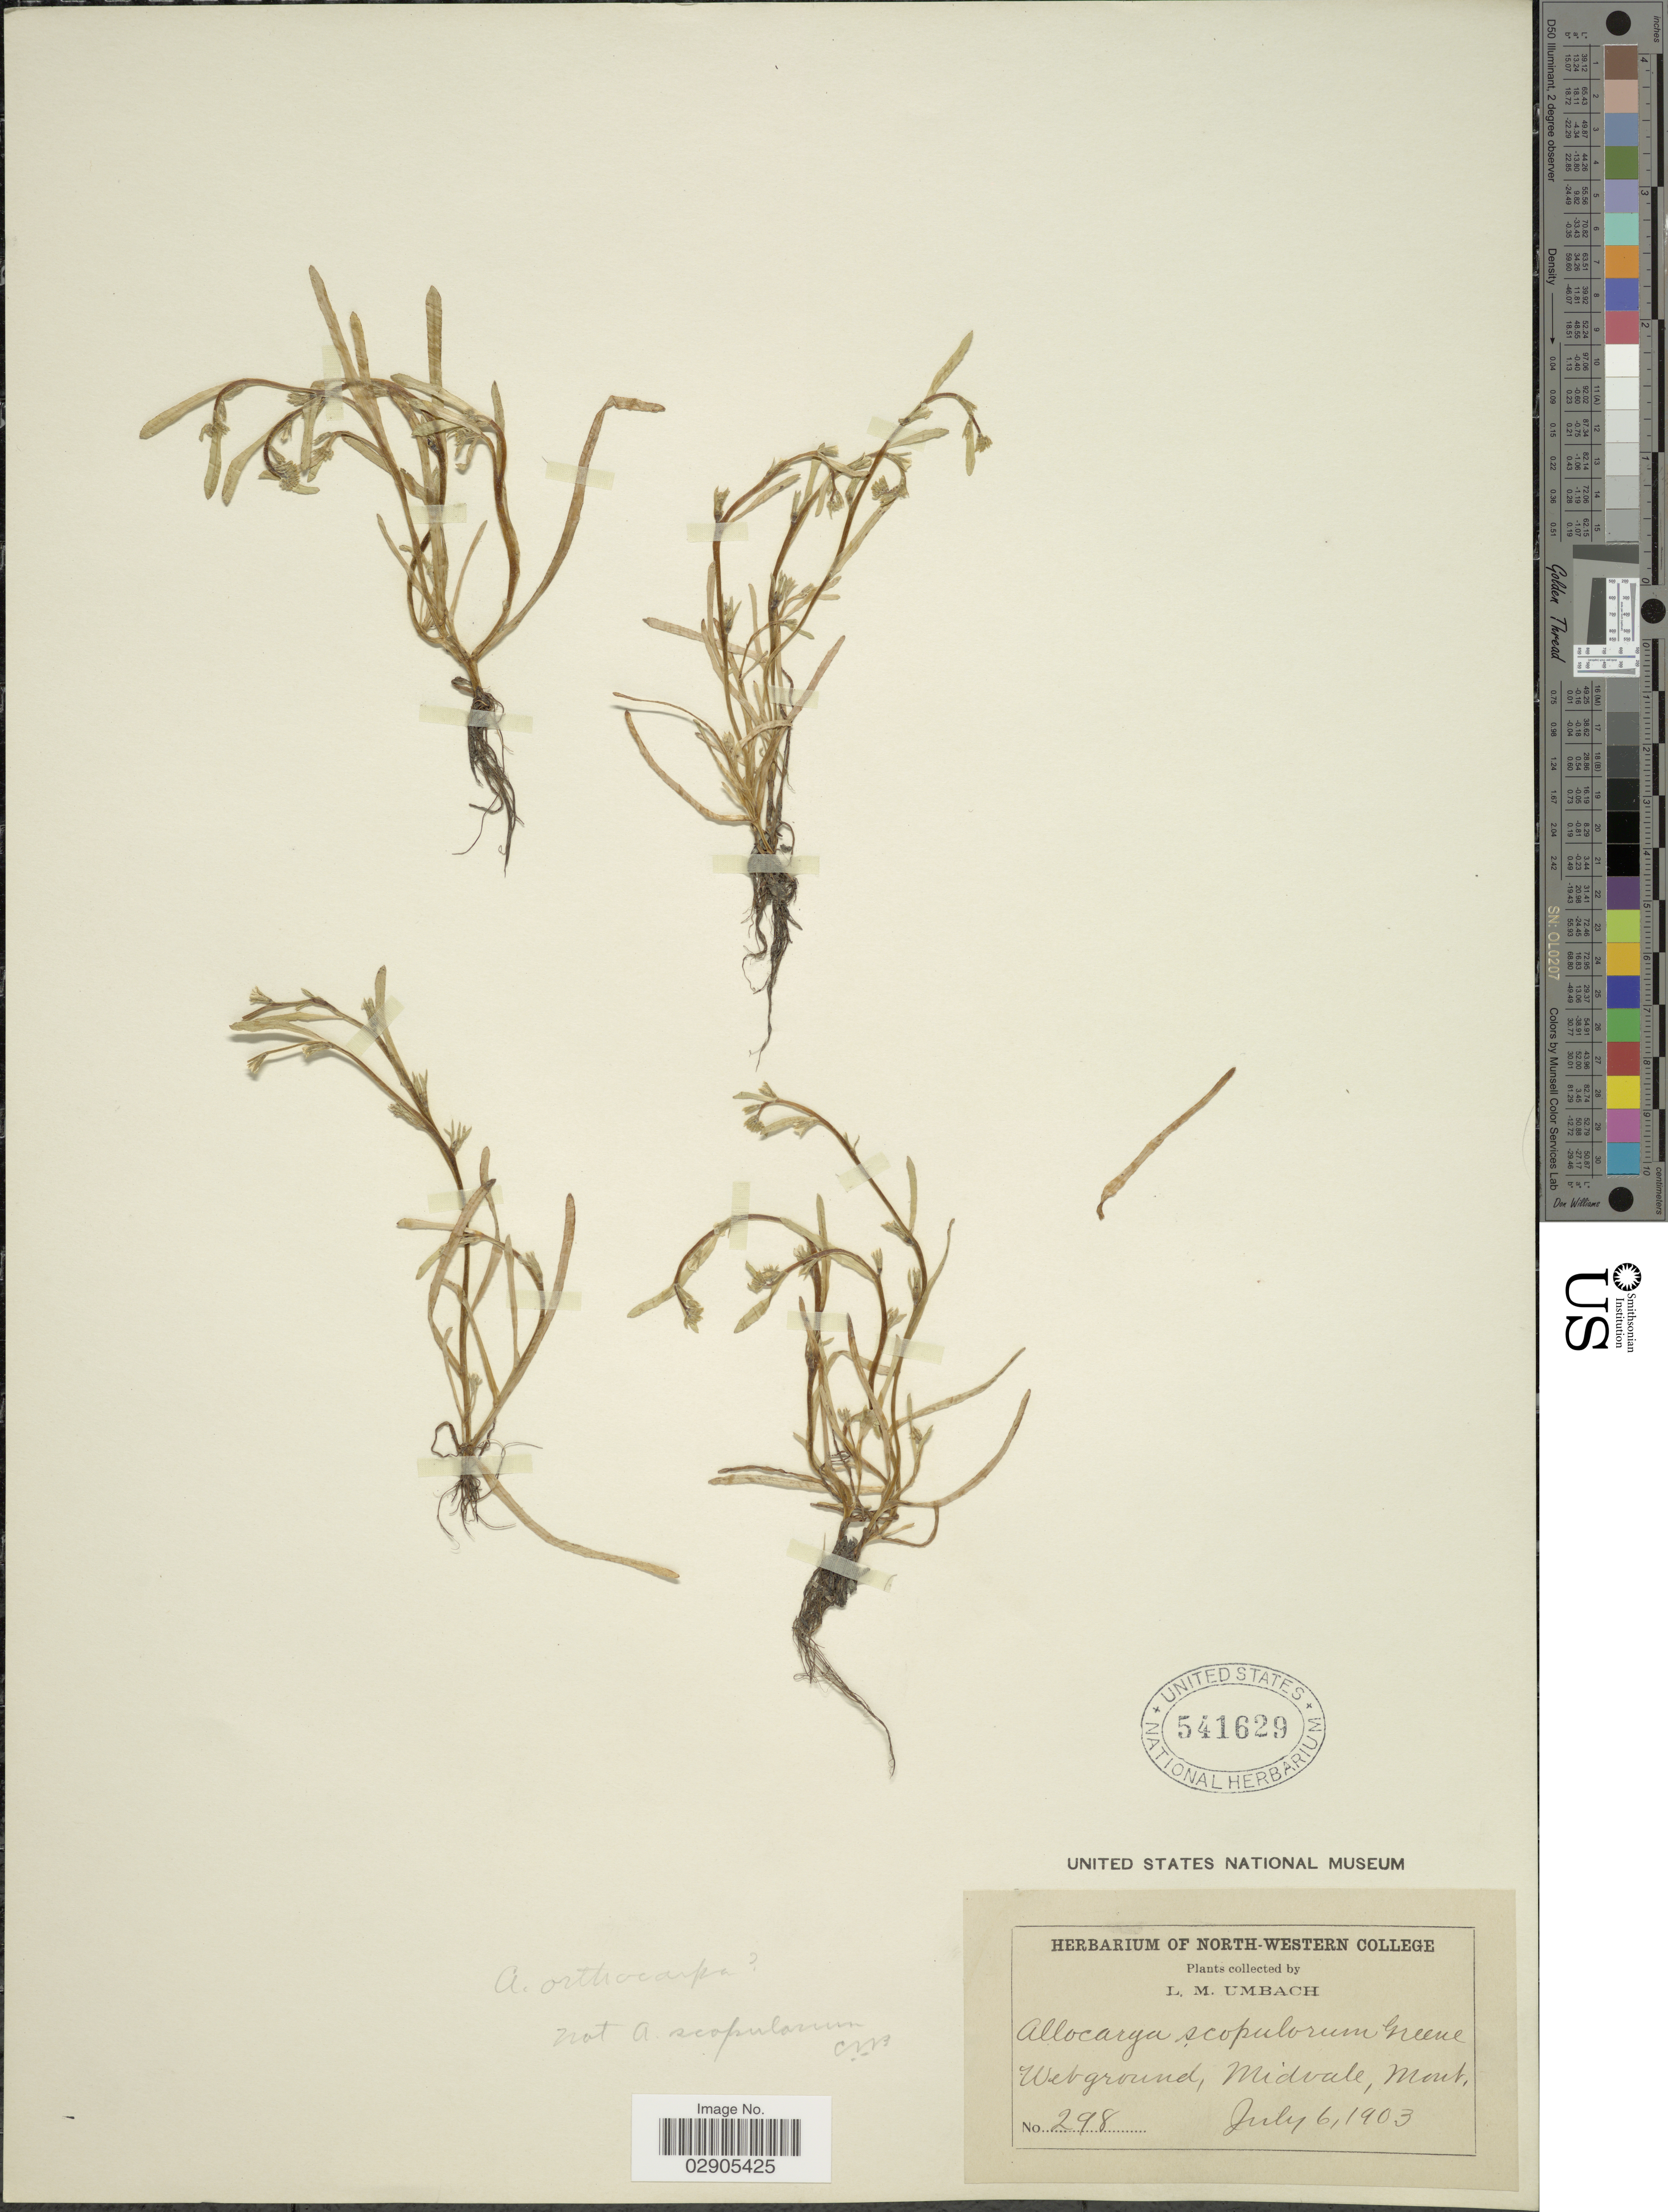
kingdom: Plantae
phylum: Tracheophyta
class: Magnoliopsida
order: Boraginales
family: Boraginaceae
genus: Allocarya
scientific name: Allocarya orthocarpa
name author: Greene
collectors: L. M. Umbach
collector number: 298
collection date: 1903-07-06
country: United States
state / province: Montana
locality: Wet ground, Midvale.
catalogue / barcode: US 541629